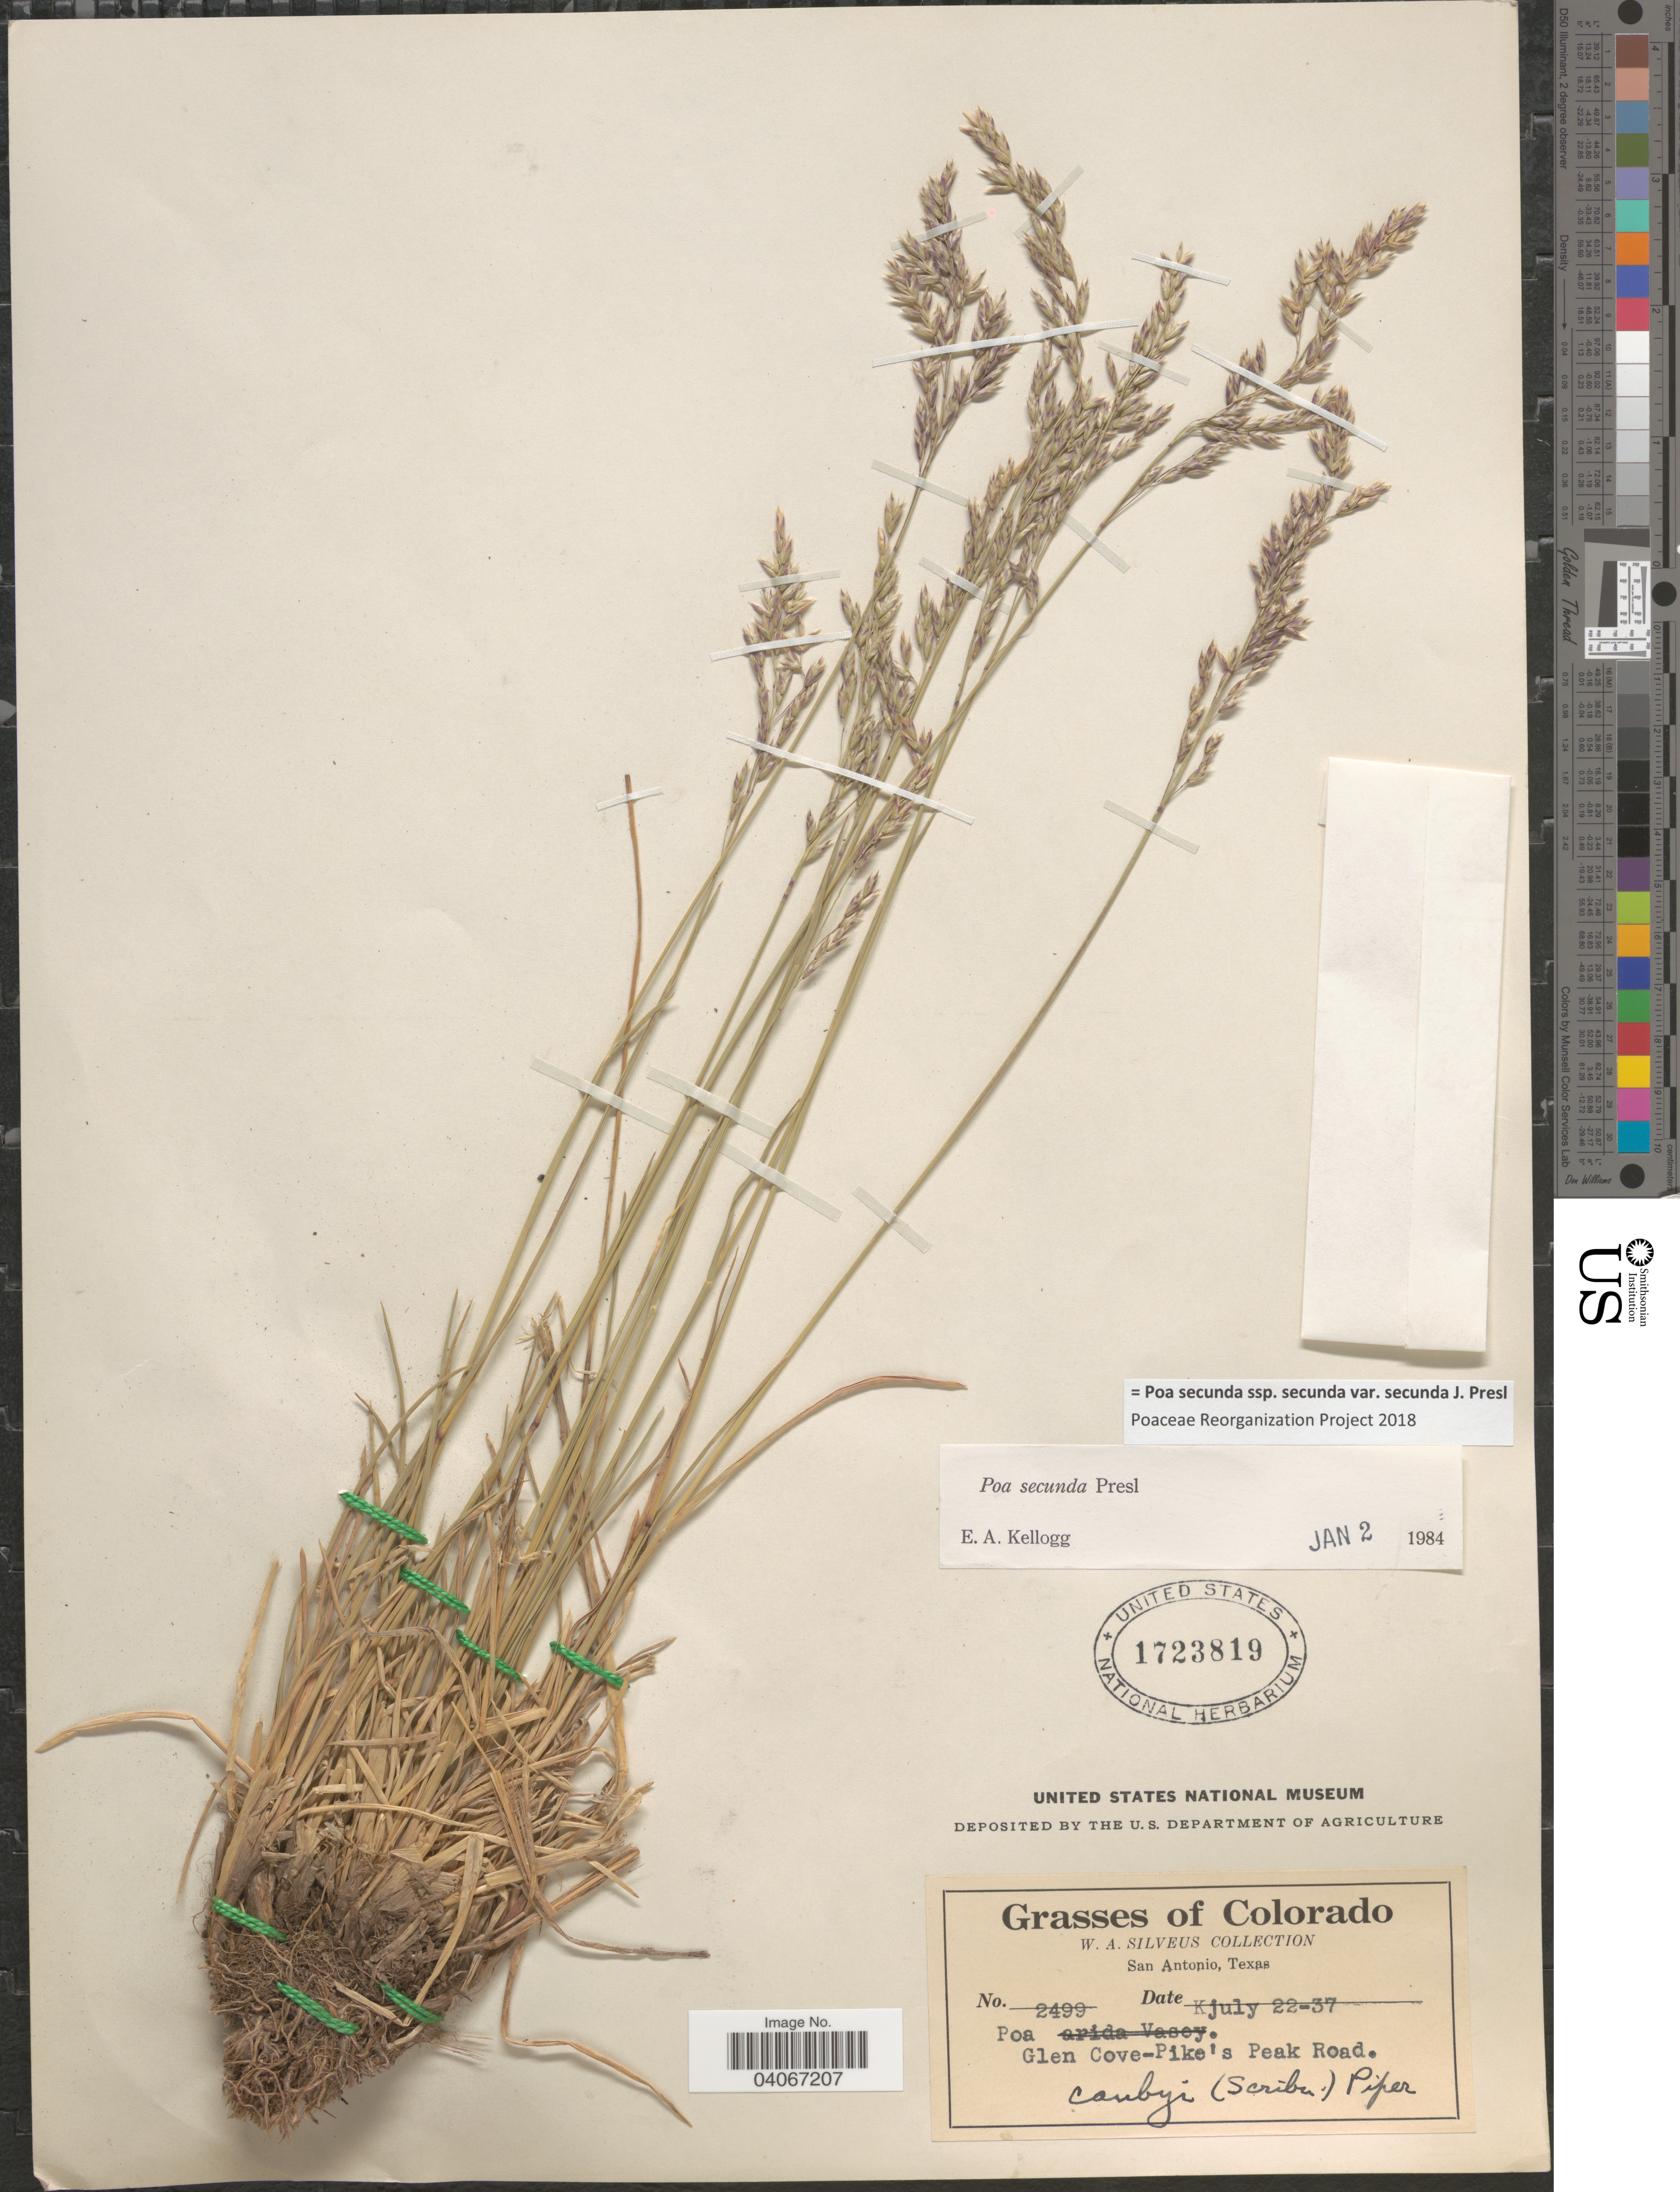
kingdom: Plantae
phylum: Tracheophyta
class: Liliopsida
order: Poales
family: Poaceae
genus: Poa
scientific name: Poa secunda subsp. secunda var. secunda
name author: J. Presl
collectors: W. Silveus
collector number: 2499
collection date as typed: Transcribed d/m/y: 22/7/37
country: United States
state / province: Colorado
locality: Glen Cove-Pike's Peak Road.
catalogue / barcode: US 1723819